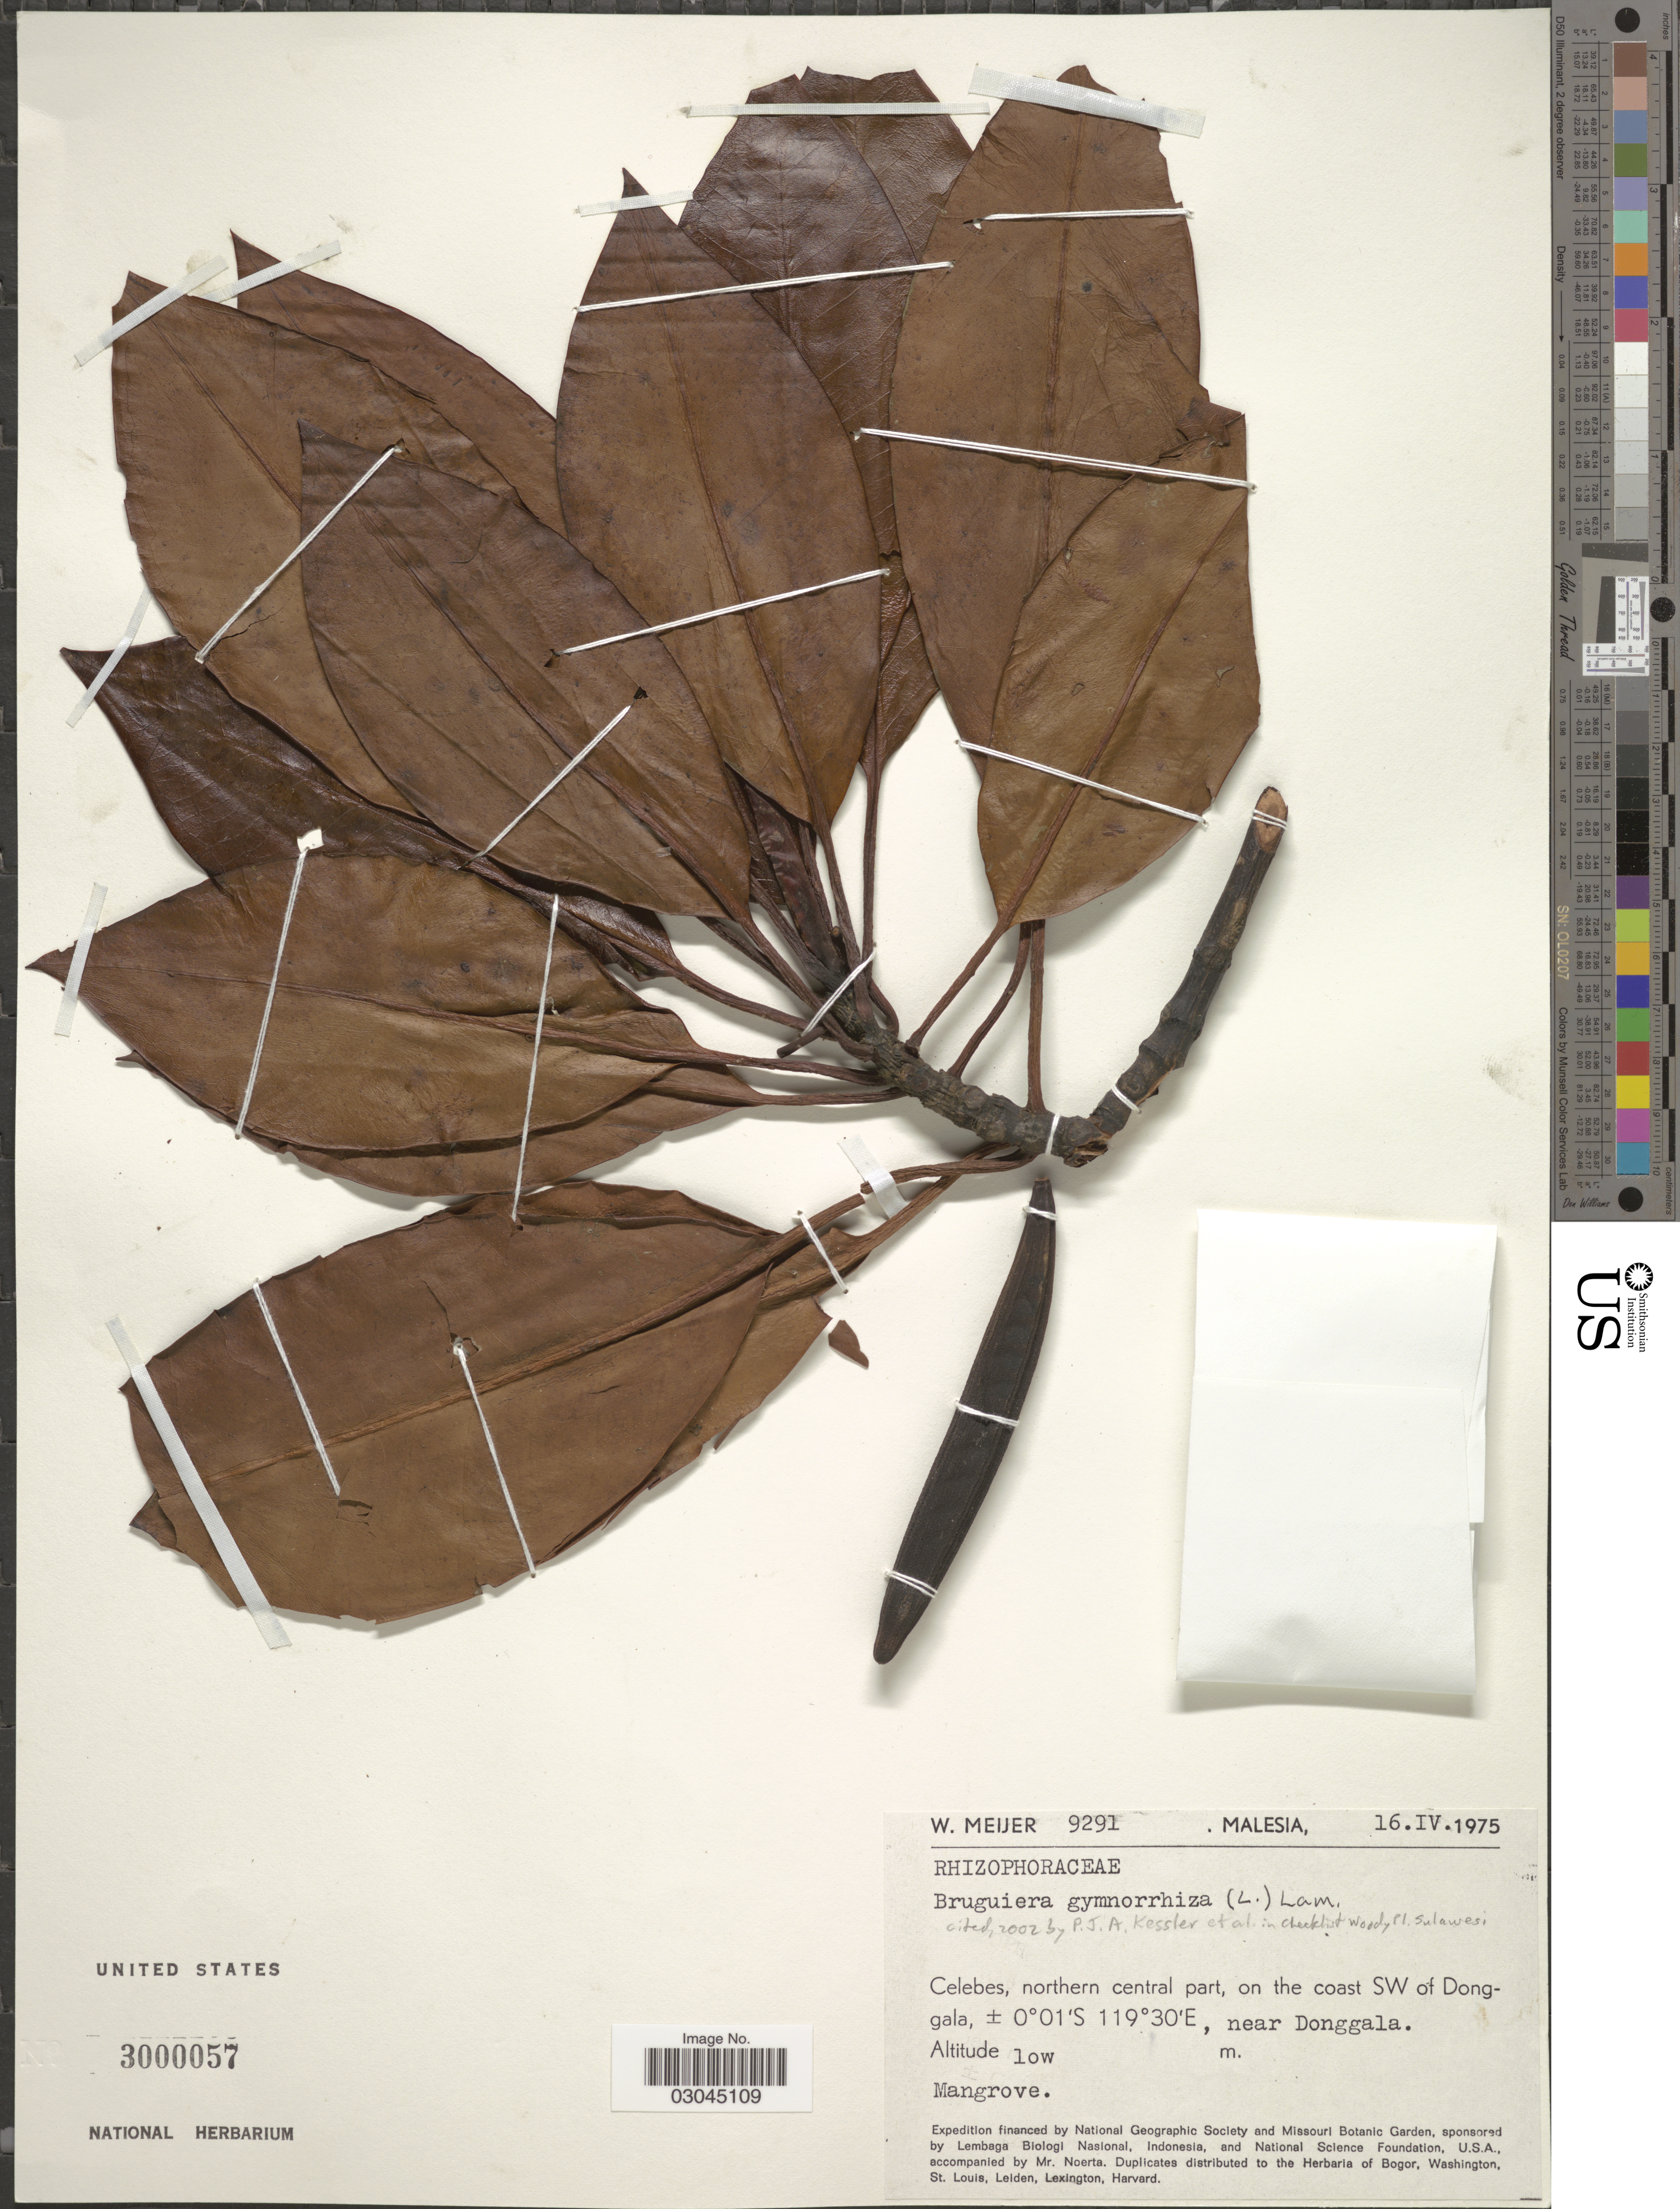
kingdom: Plantae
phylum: Tracheophyta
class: Magnoliopsida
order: Malpighiales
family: Rhizophoraceae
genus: Bruguiera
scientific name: Bruguiera gymnorhiza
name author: (L.) Savigny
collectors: W. Meijer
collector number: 9291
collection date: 1975-04-16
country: Malaysia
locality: Malesia. Celebes, northern central part, on the coast SW of Donggala, near Donggala.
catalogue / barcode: US 3000057